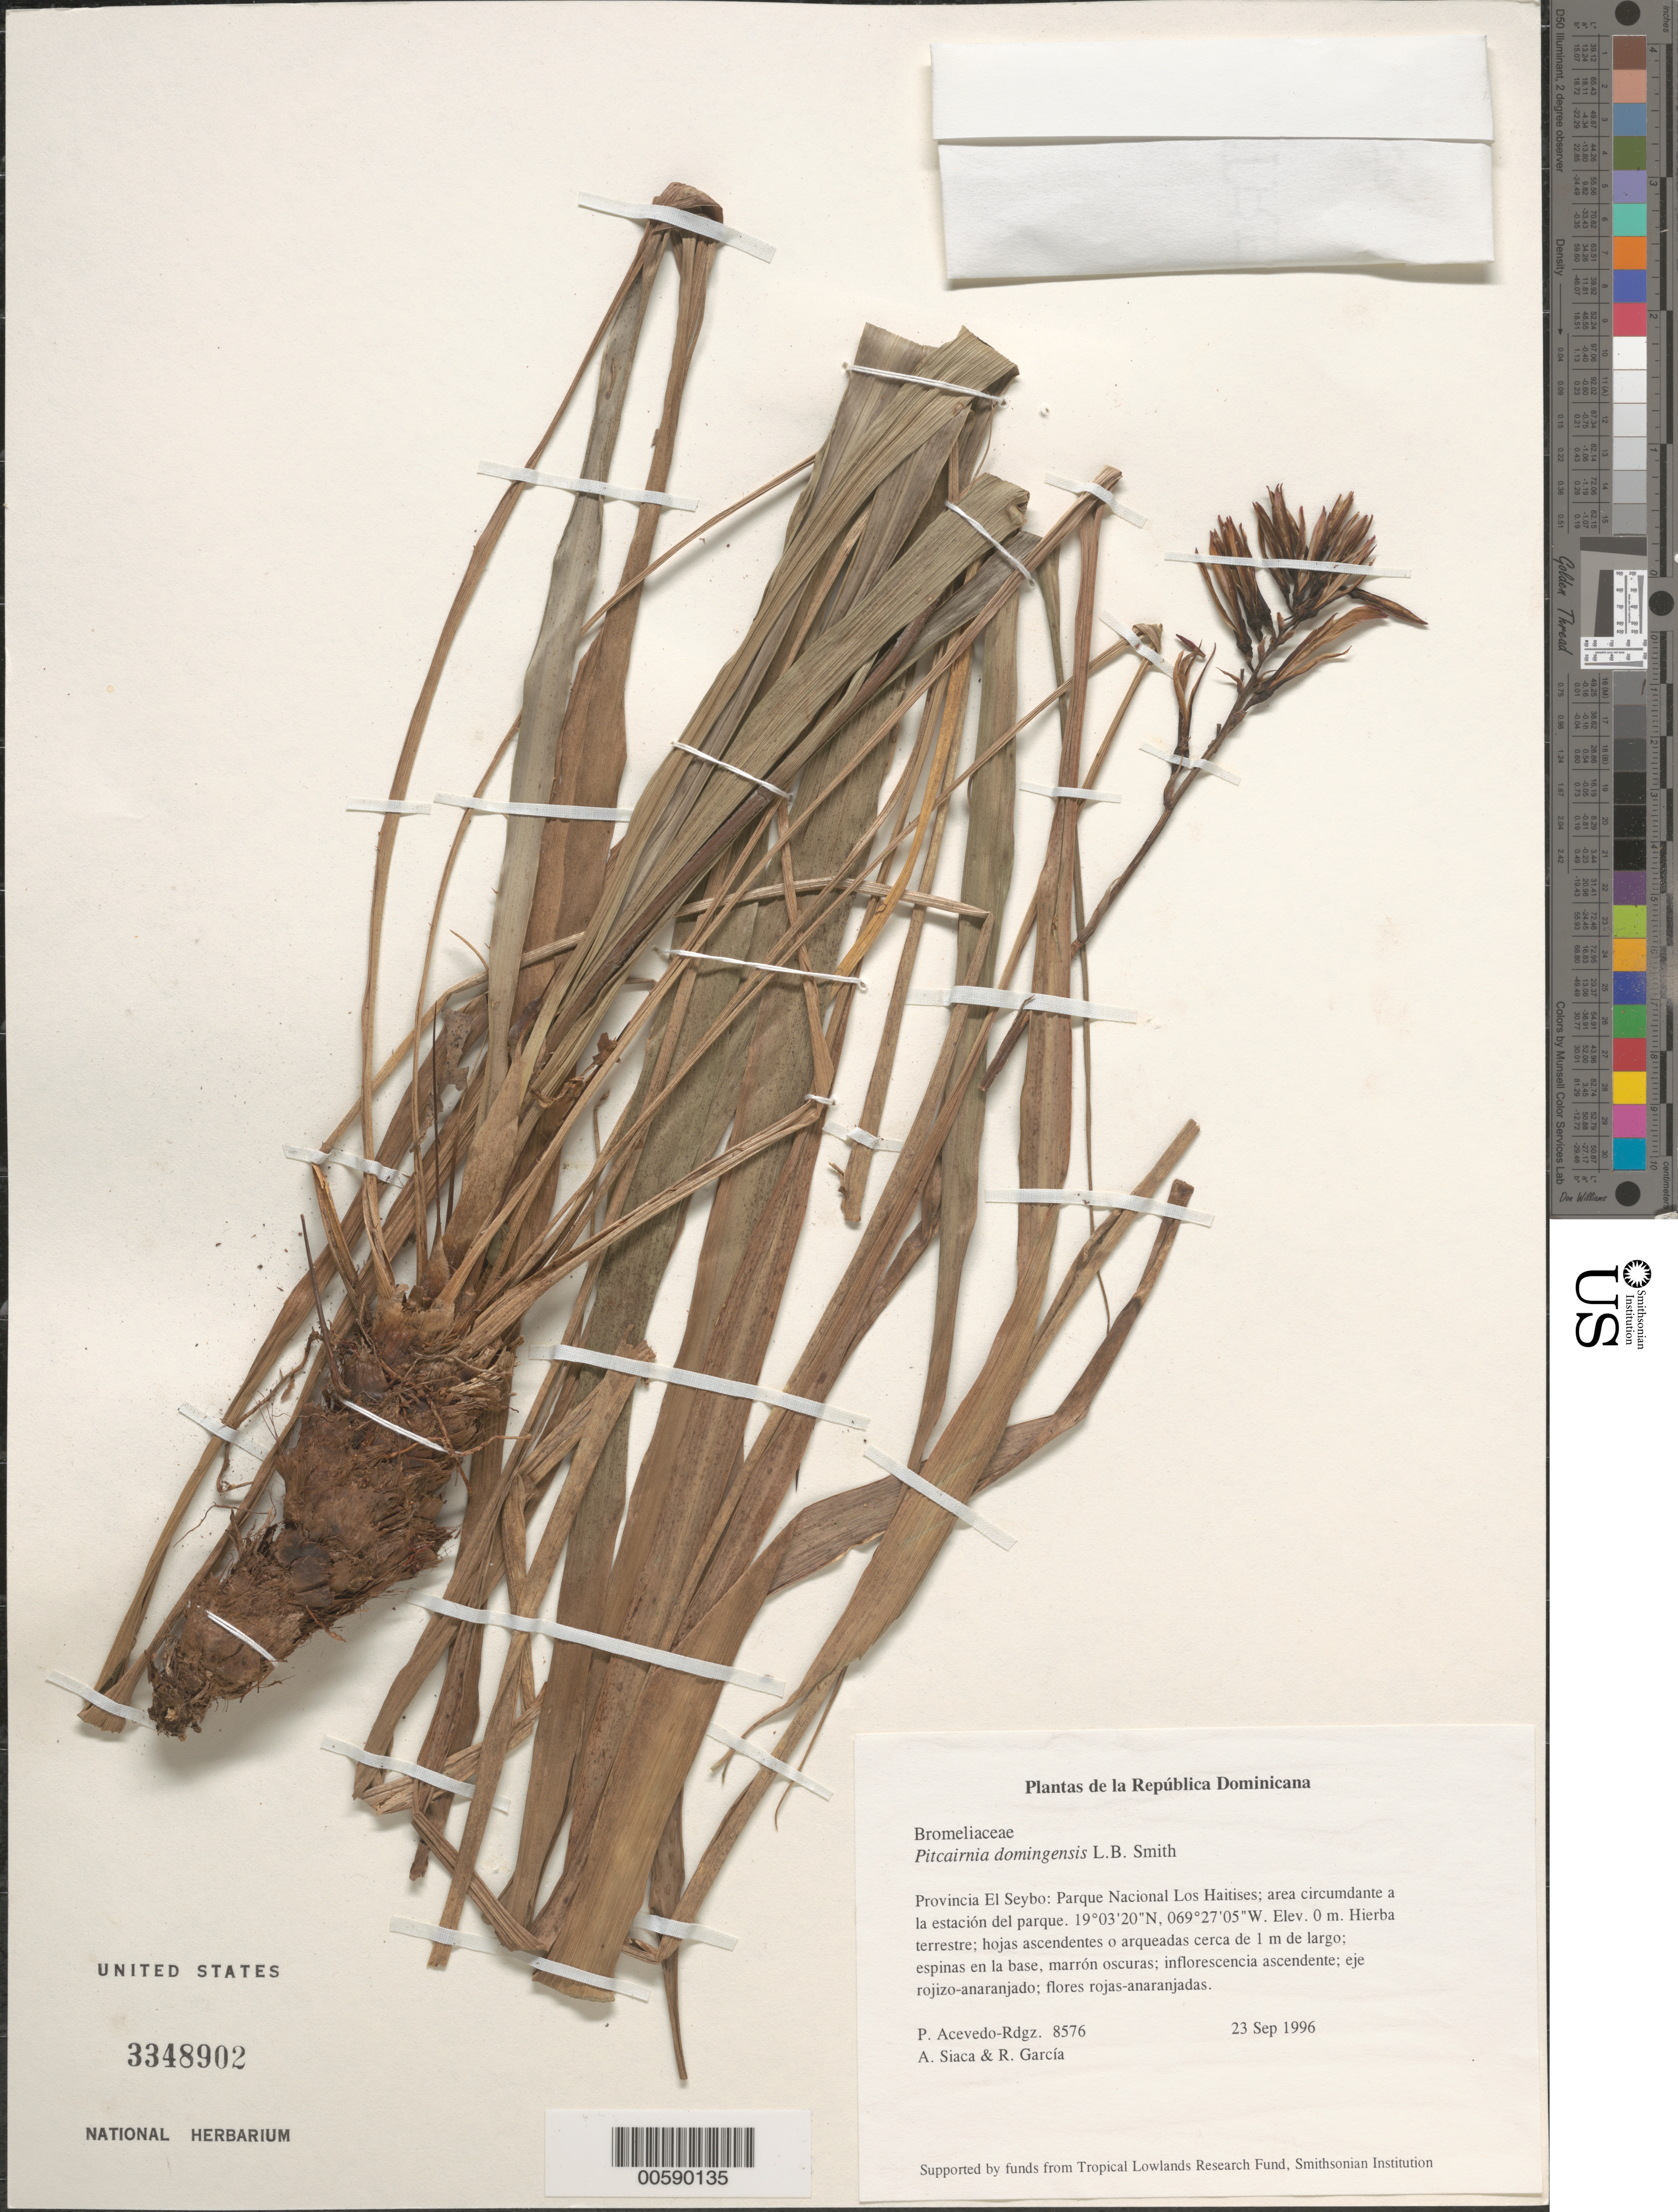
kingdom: Plantae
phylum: Tracheophyta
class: Liliopsida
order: Poales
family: Bromeliaceae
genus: Pitcairnia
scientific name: Pitcairnia domingensis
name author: L.B. Sm.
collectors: P. Acevedo-Rodr., A. Siaca & R. G. García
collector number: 8576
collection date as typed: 23 Sep 1996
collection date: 1996-09-23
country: Dominican Republic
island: Hispaniola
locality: Provincia El Seibo: Parque Nacional Los Haitises; area circumdante a la estación del parque.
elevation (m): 0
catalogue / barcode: US 3348902